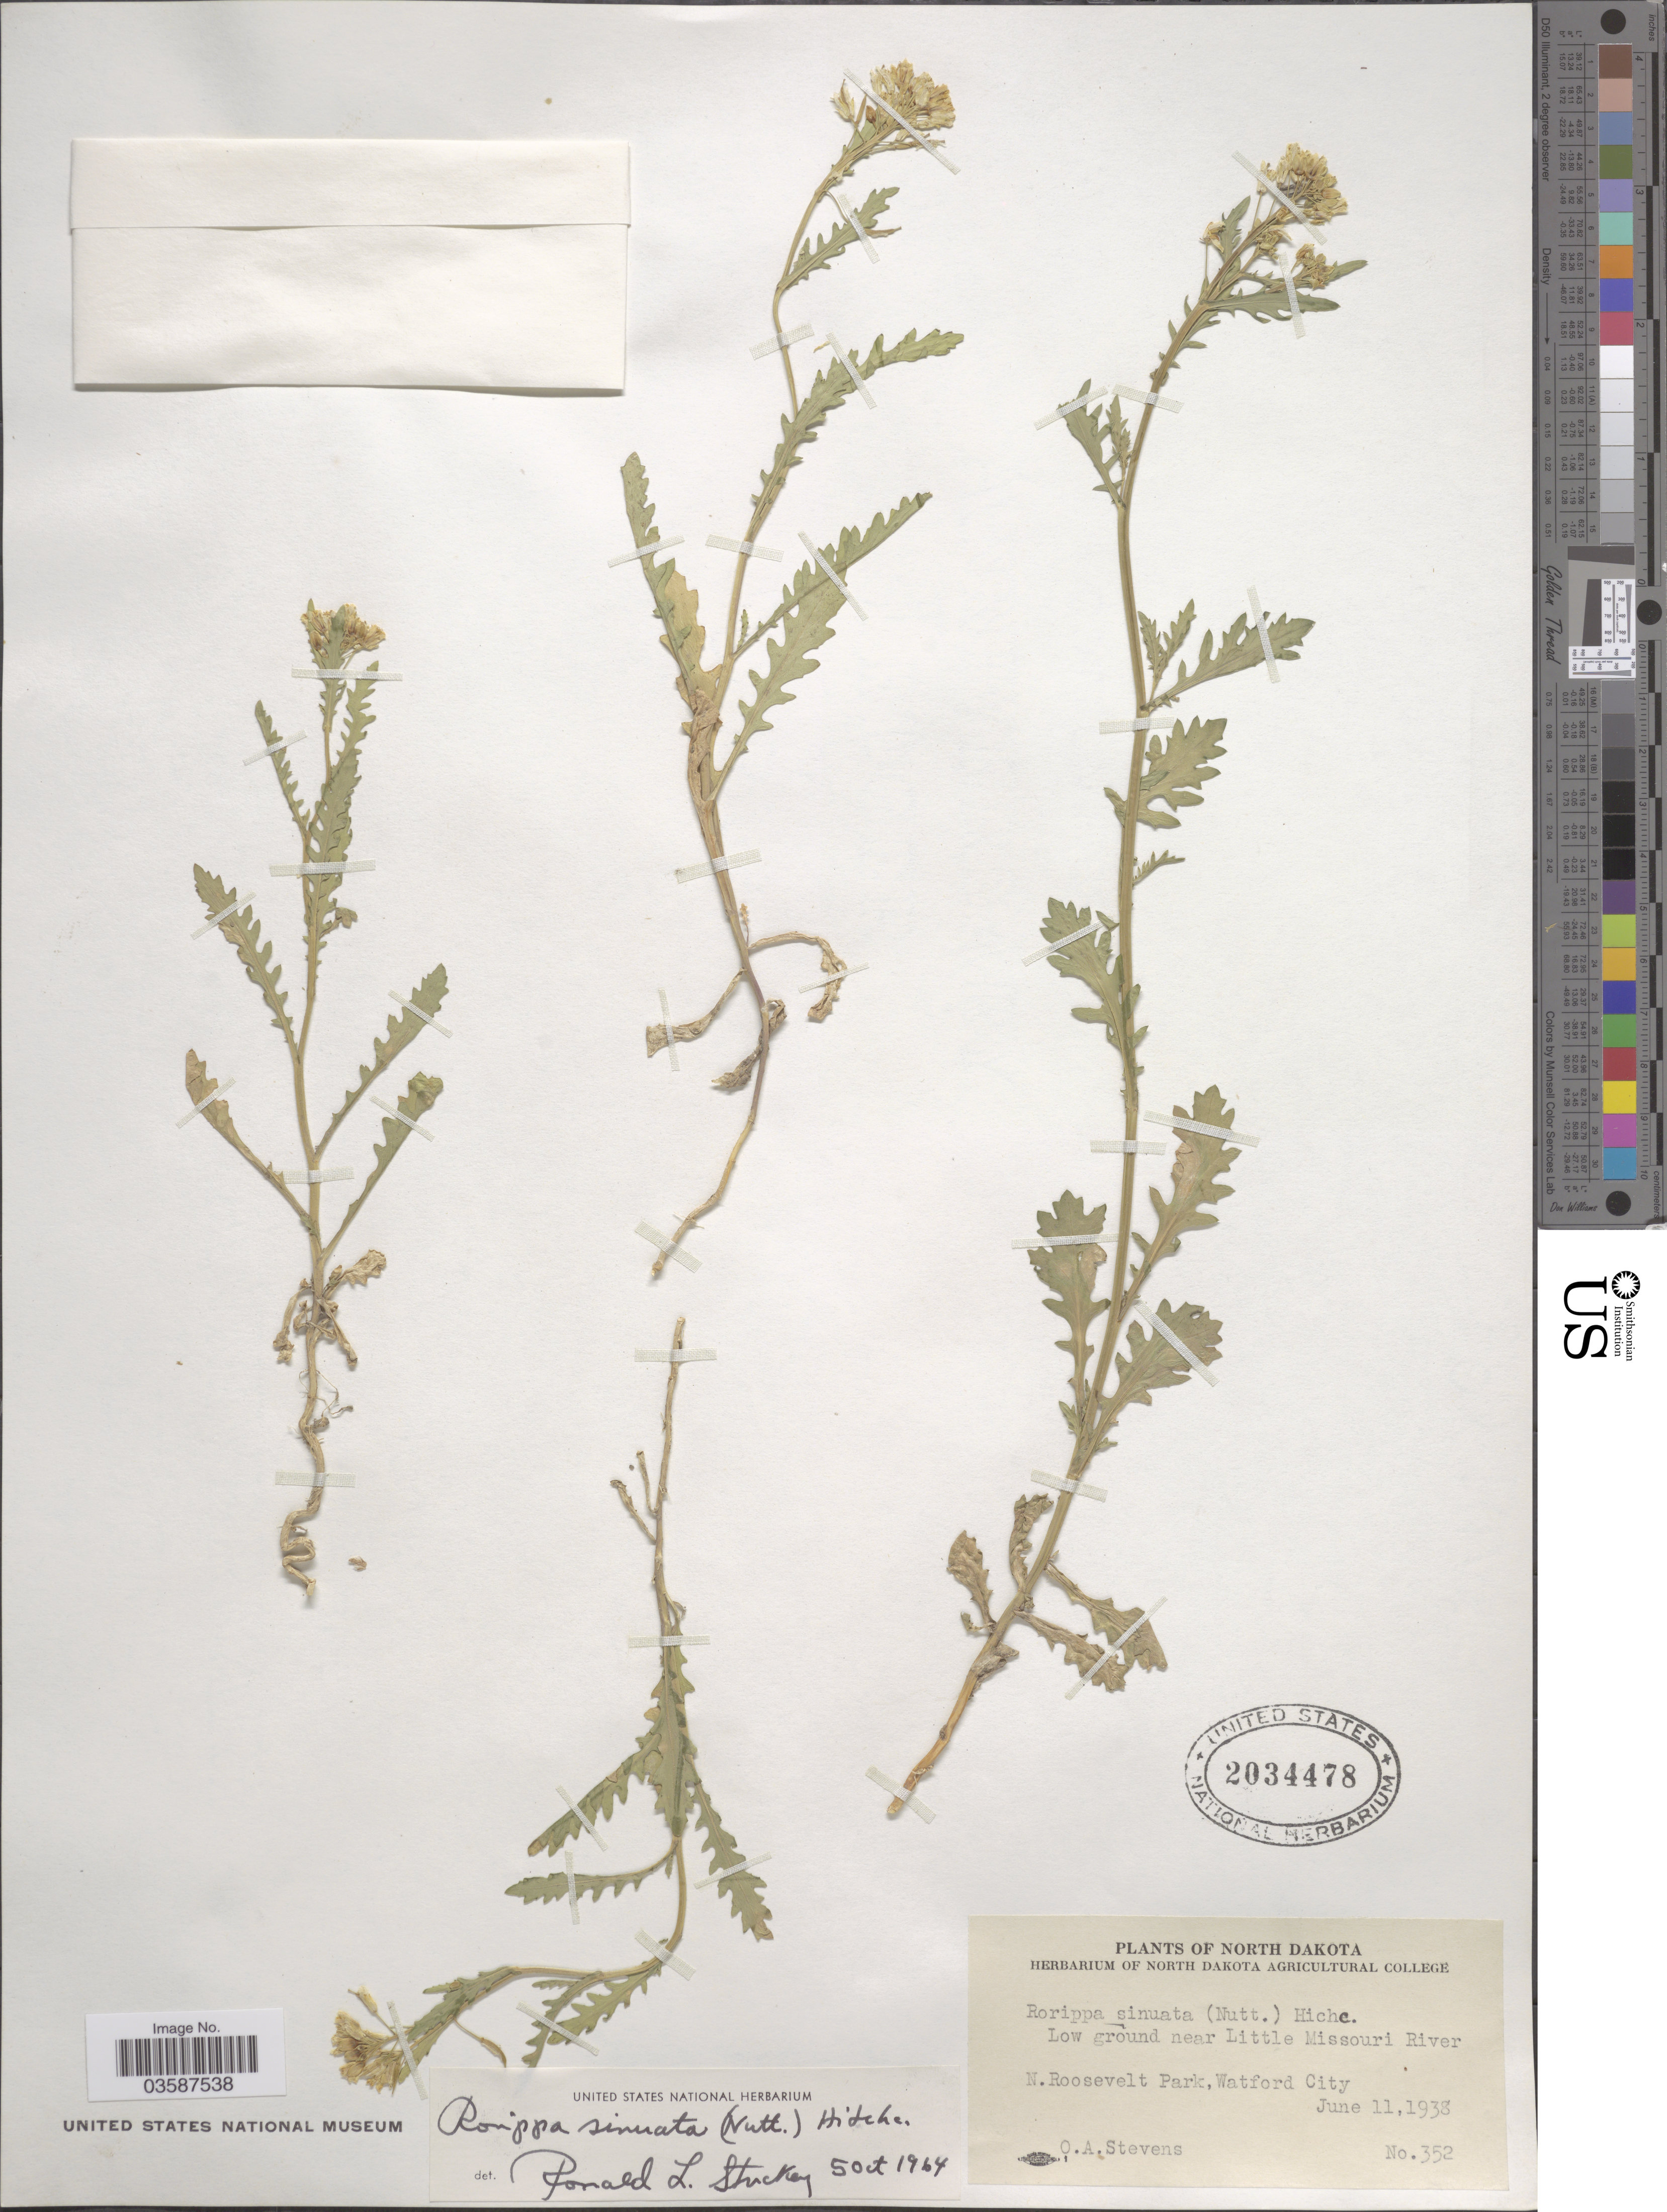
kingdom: Plantae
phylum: Tracheophyta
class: Magnoliopsida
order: Brassicales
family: Brassicaceae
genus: Rorippa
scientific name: Rorippa sinuata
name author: (Nutt.) Hitchc.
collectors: O. A. Stevens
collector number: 352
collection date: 1938-06-11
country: United States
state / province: North Dakota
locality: Low ground near Little Missouri River. N. Roosevelt Park, Watford City.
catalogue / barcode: US 2034478